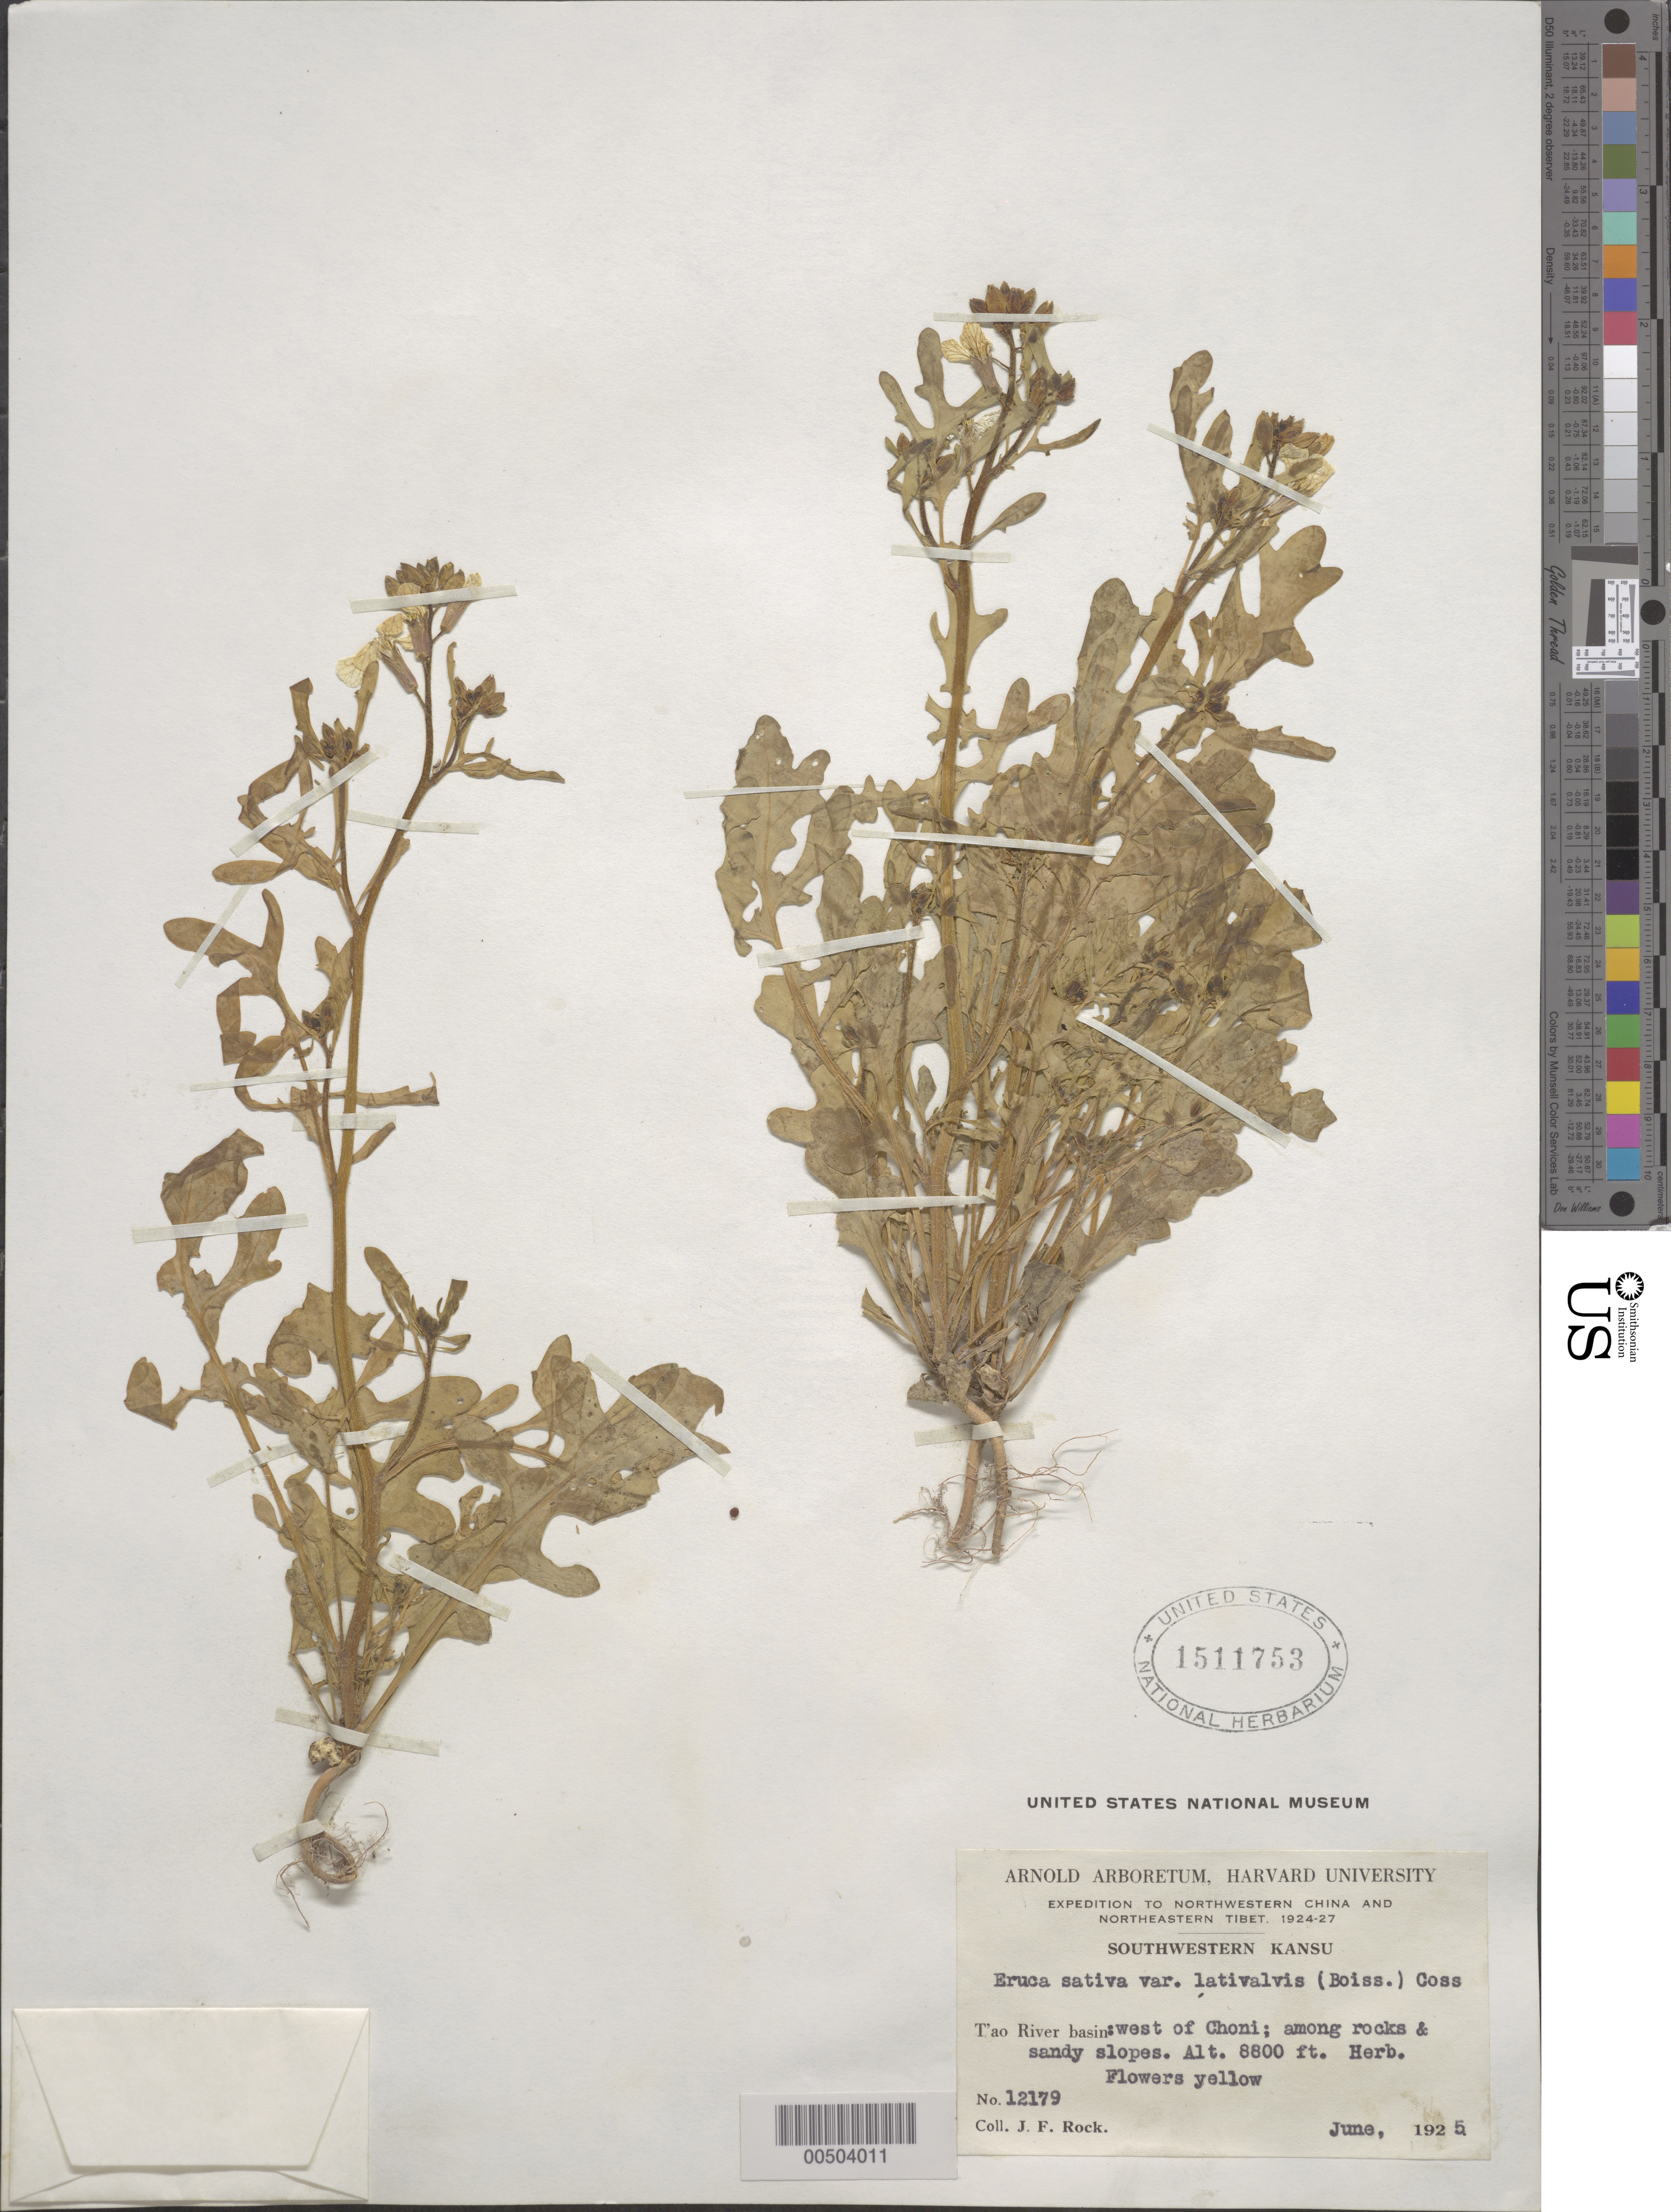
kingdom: Plantae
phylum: Tracheophyta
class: Magnoliopsida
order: Brassicales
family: Brassicaceae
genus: Eruca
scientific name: Eruca sativa var. lativalvis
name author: (Boiss.) Coss.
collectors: J. F. Rock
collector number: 12179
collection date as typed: Jun 1925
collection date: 1925-06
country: China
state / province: Gansu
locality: T'ao River basin: west of Choni; among rocks & sandy slopes.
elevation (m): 2682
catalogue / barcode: US 1511753